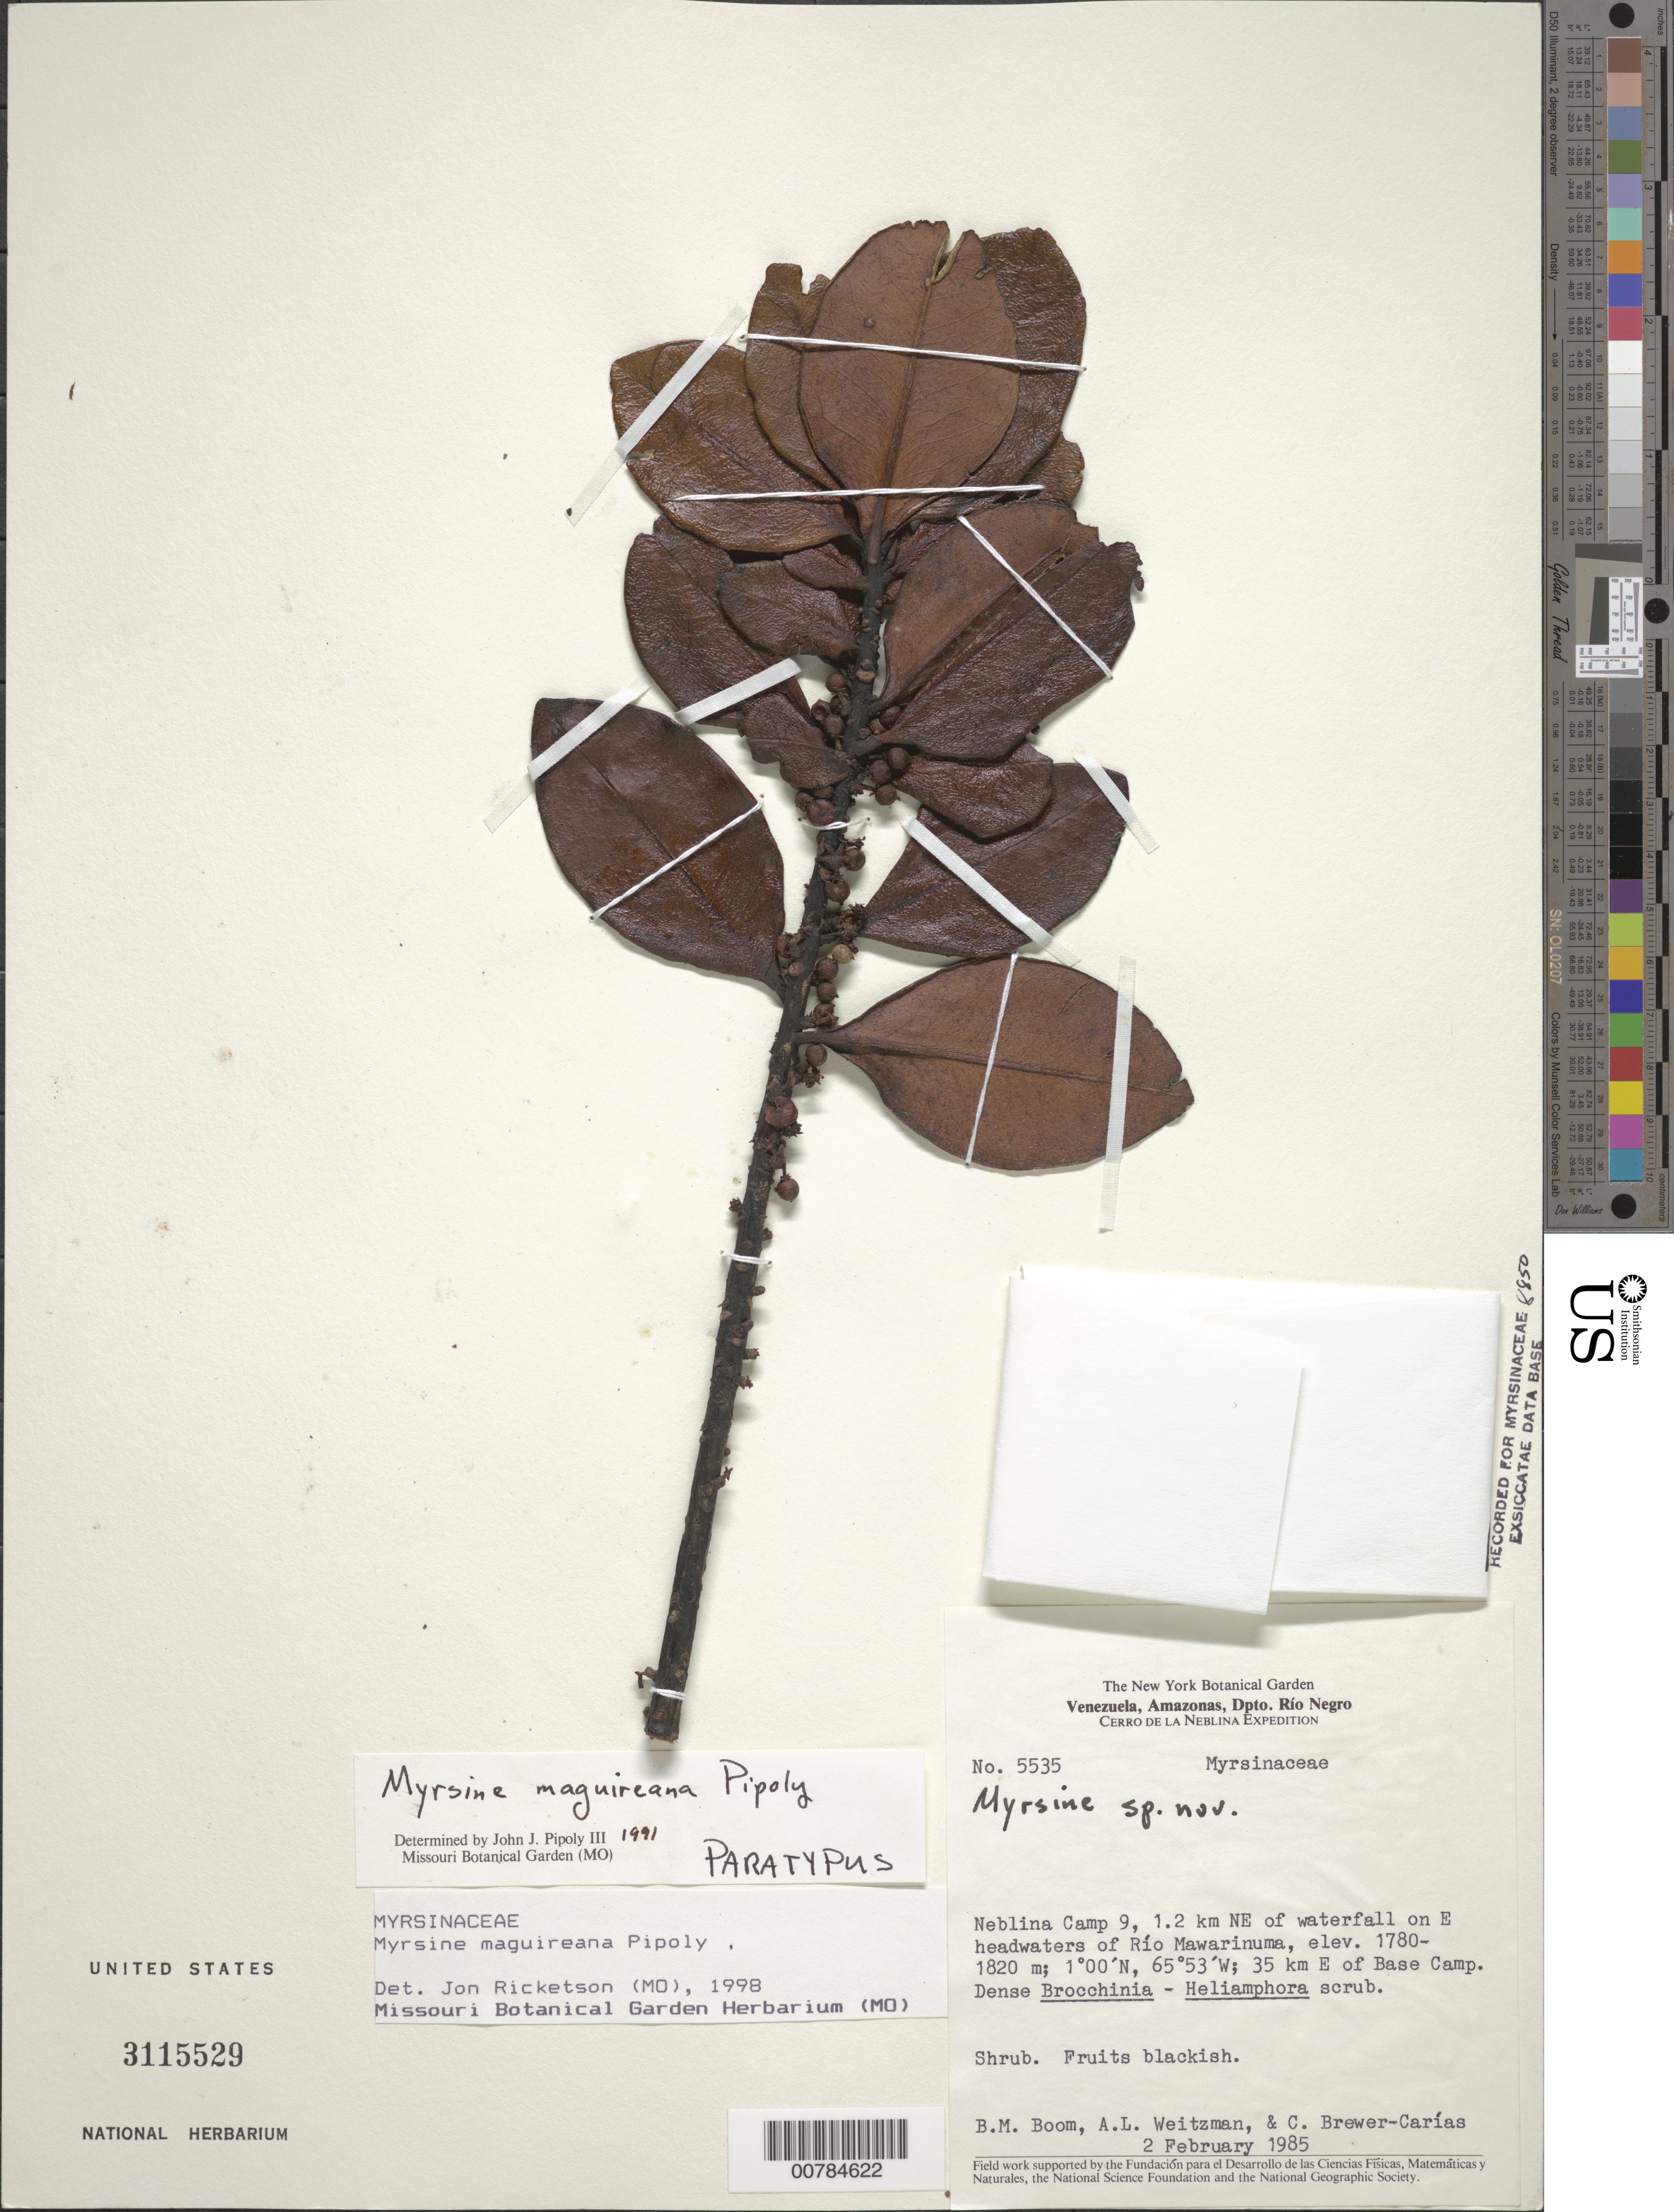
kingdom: Plantae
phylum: Tracheophyta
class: Magnoliopsida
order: Ericales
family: Primulaceae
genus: Myrsine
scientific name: Myrsine maguireana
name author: Pipoly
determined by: Ricketson, --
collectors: B. M. Boom, A. L. Weitzman & C. Brewer-Carias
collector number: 5535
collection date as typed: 2-Feb-85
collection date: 1985-02-02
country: Venezuela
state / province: Amazonas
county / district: Río Negro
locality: Neblina Camp 9, 1.2 km NE of waterfall on E headwaters of Río Mawarinuma, 35 km E of base Camp.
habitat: Dense Brocchinia-Heliamphora scrub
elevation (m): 1780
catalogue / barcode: US 3115529